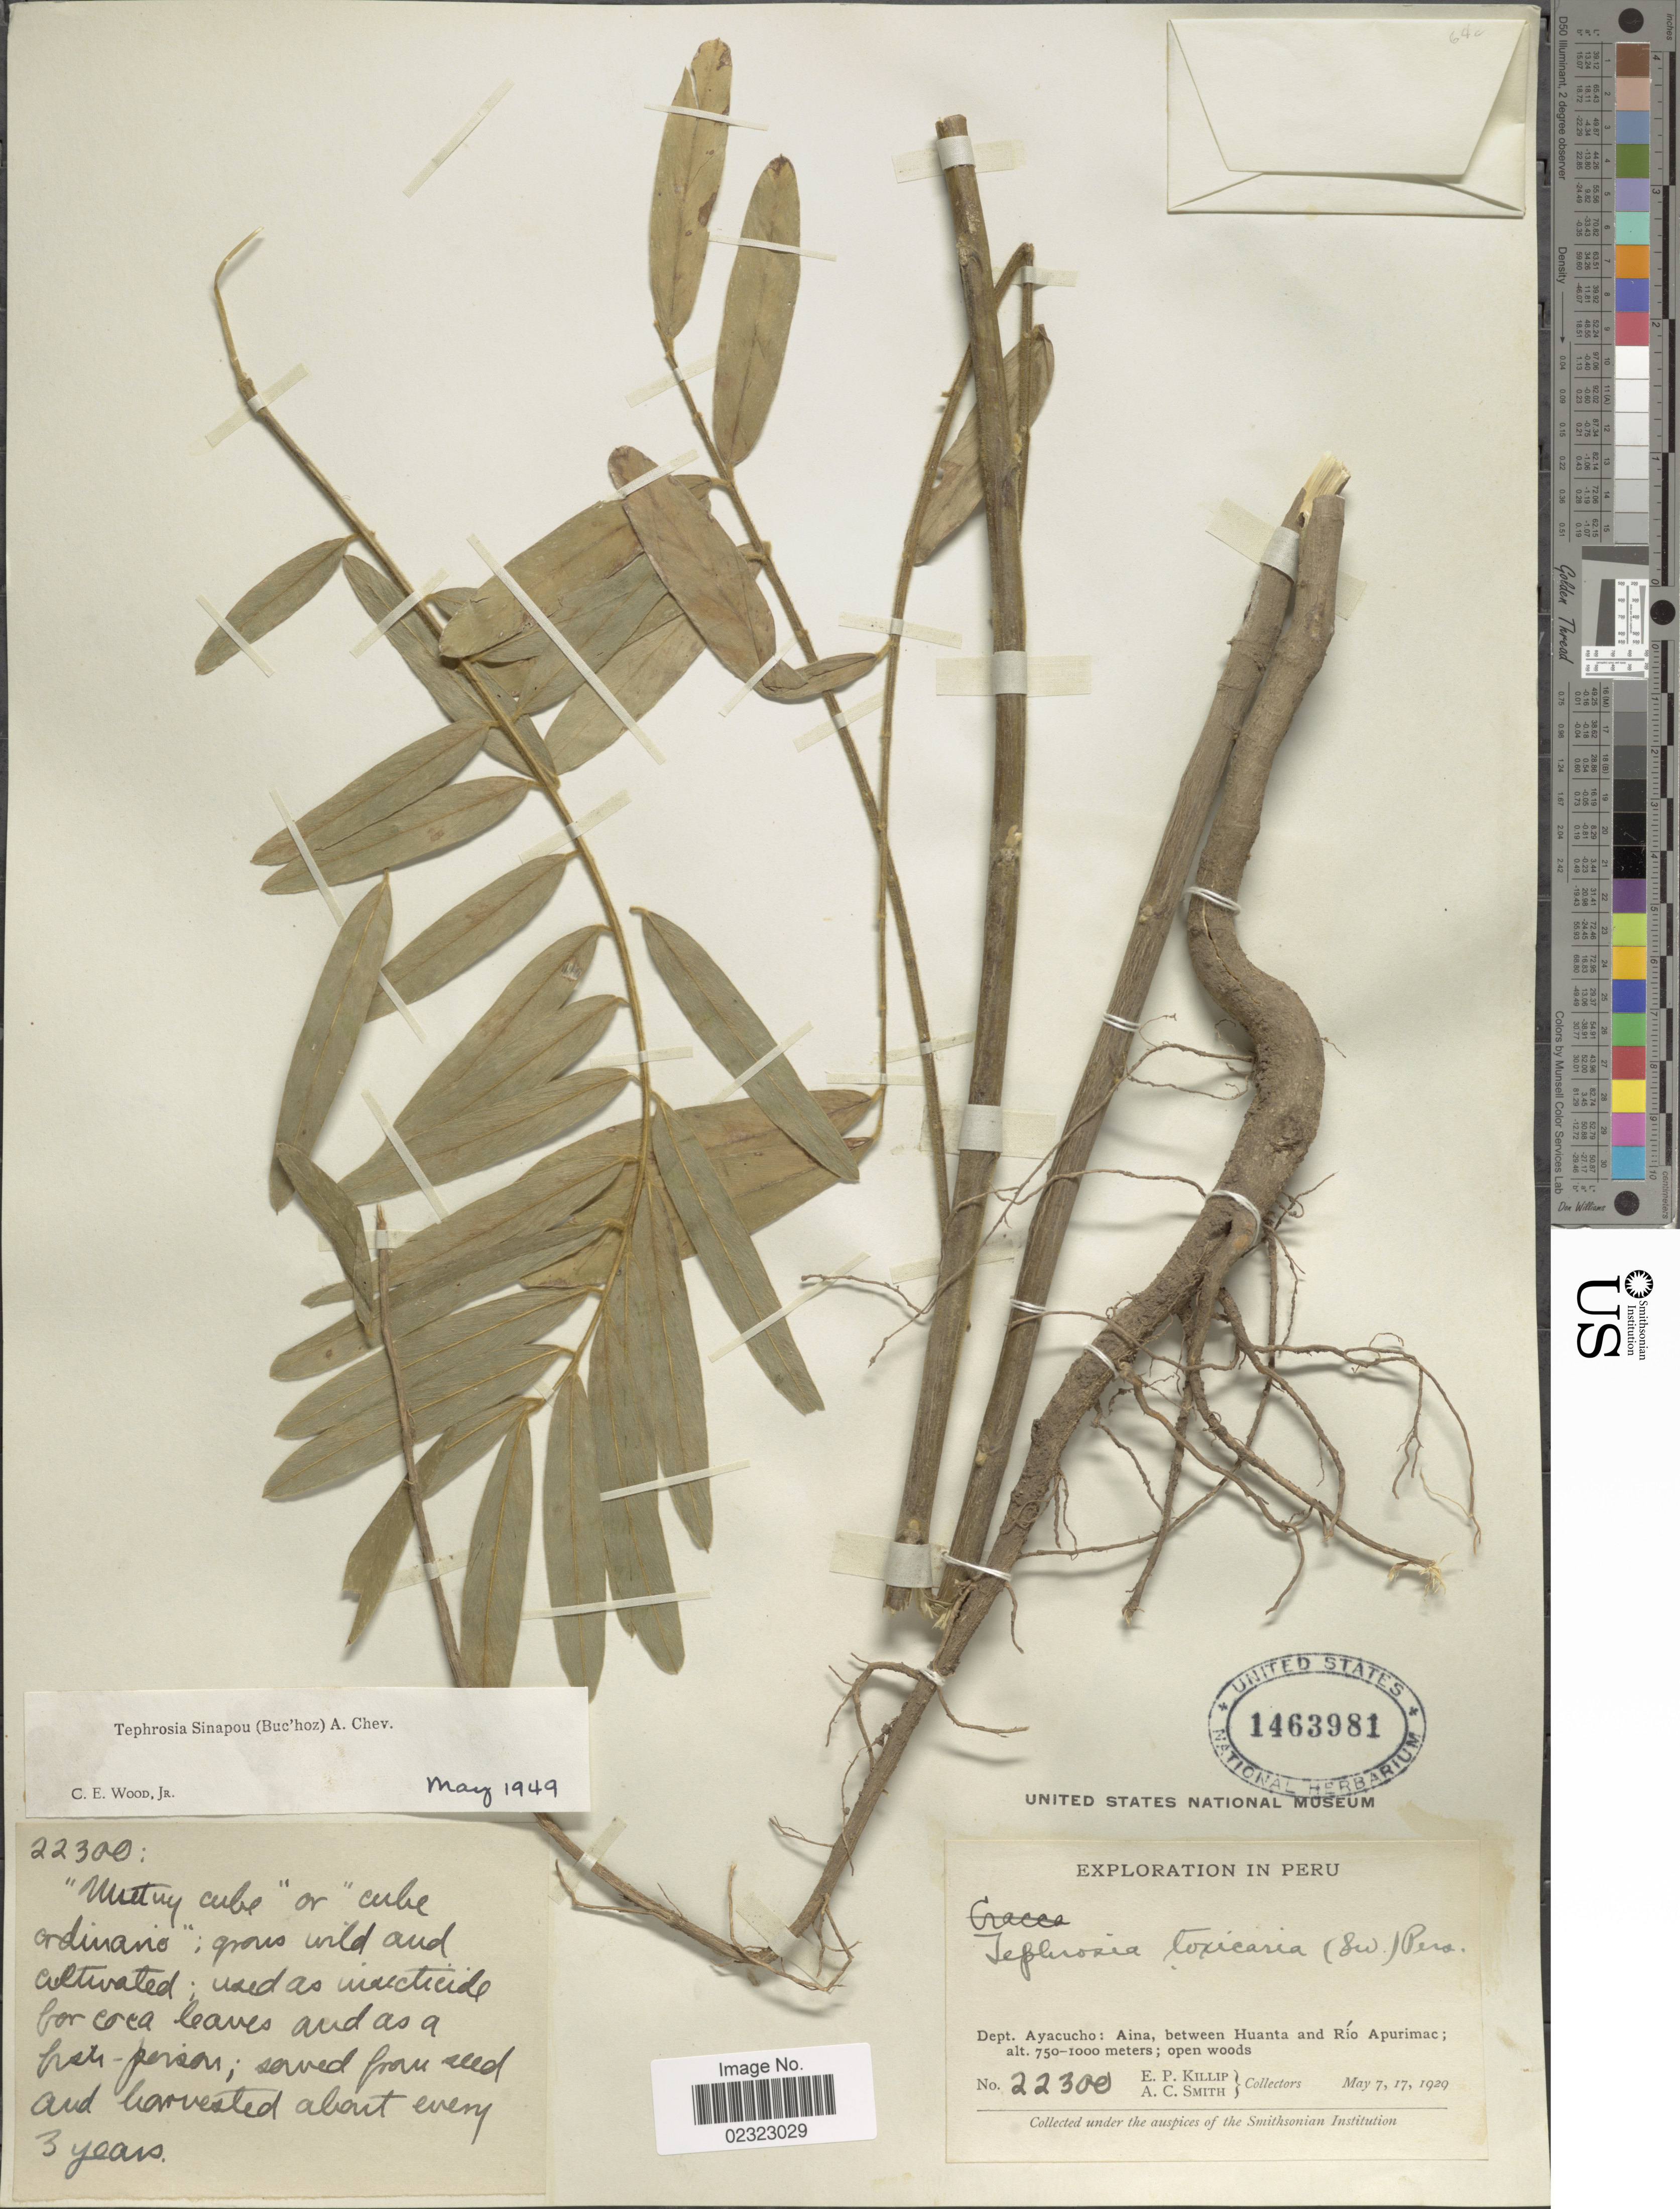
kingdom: Plantae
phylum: Tracheophyta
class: Magnoliopsida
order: Fabales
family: Fabaceae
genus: Tephrosia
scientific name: Tephrosia sinapou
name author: (Buc'hoz) A. Chev.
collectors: E. P. Killip & A. C. Smith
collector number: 22300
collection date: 1929-05-07/1929-05-17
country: Peru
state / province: Ayacucho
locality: Aina, between Huanta and Río Apurimac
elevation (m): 750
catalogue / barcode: US 1463981